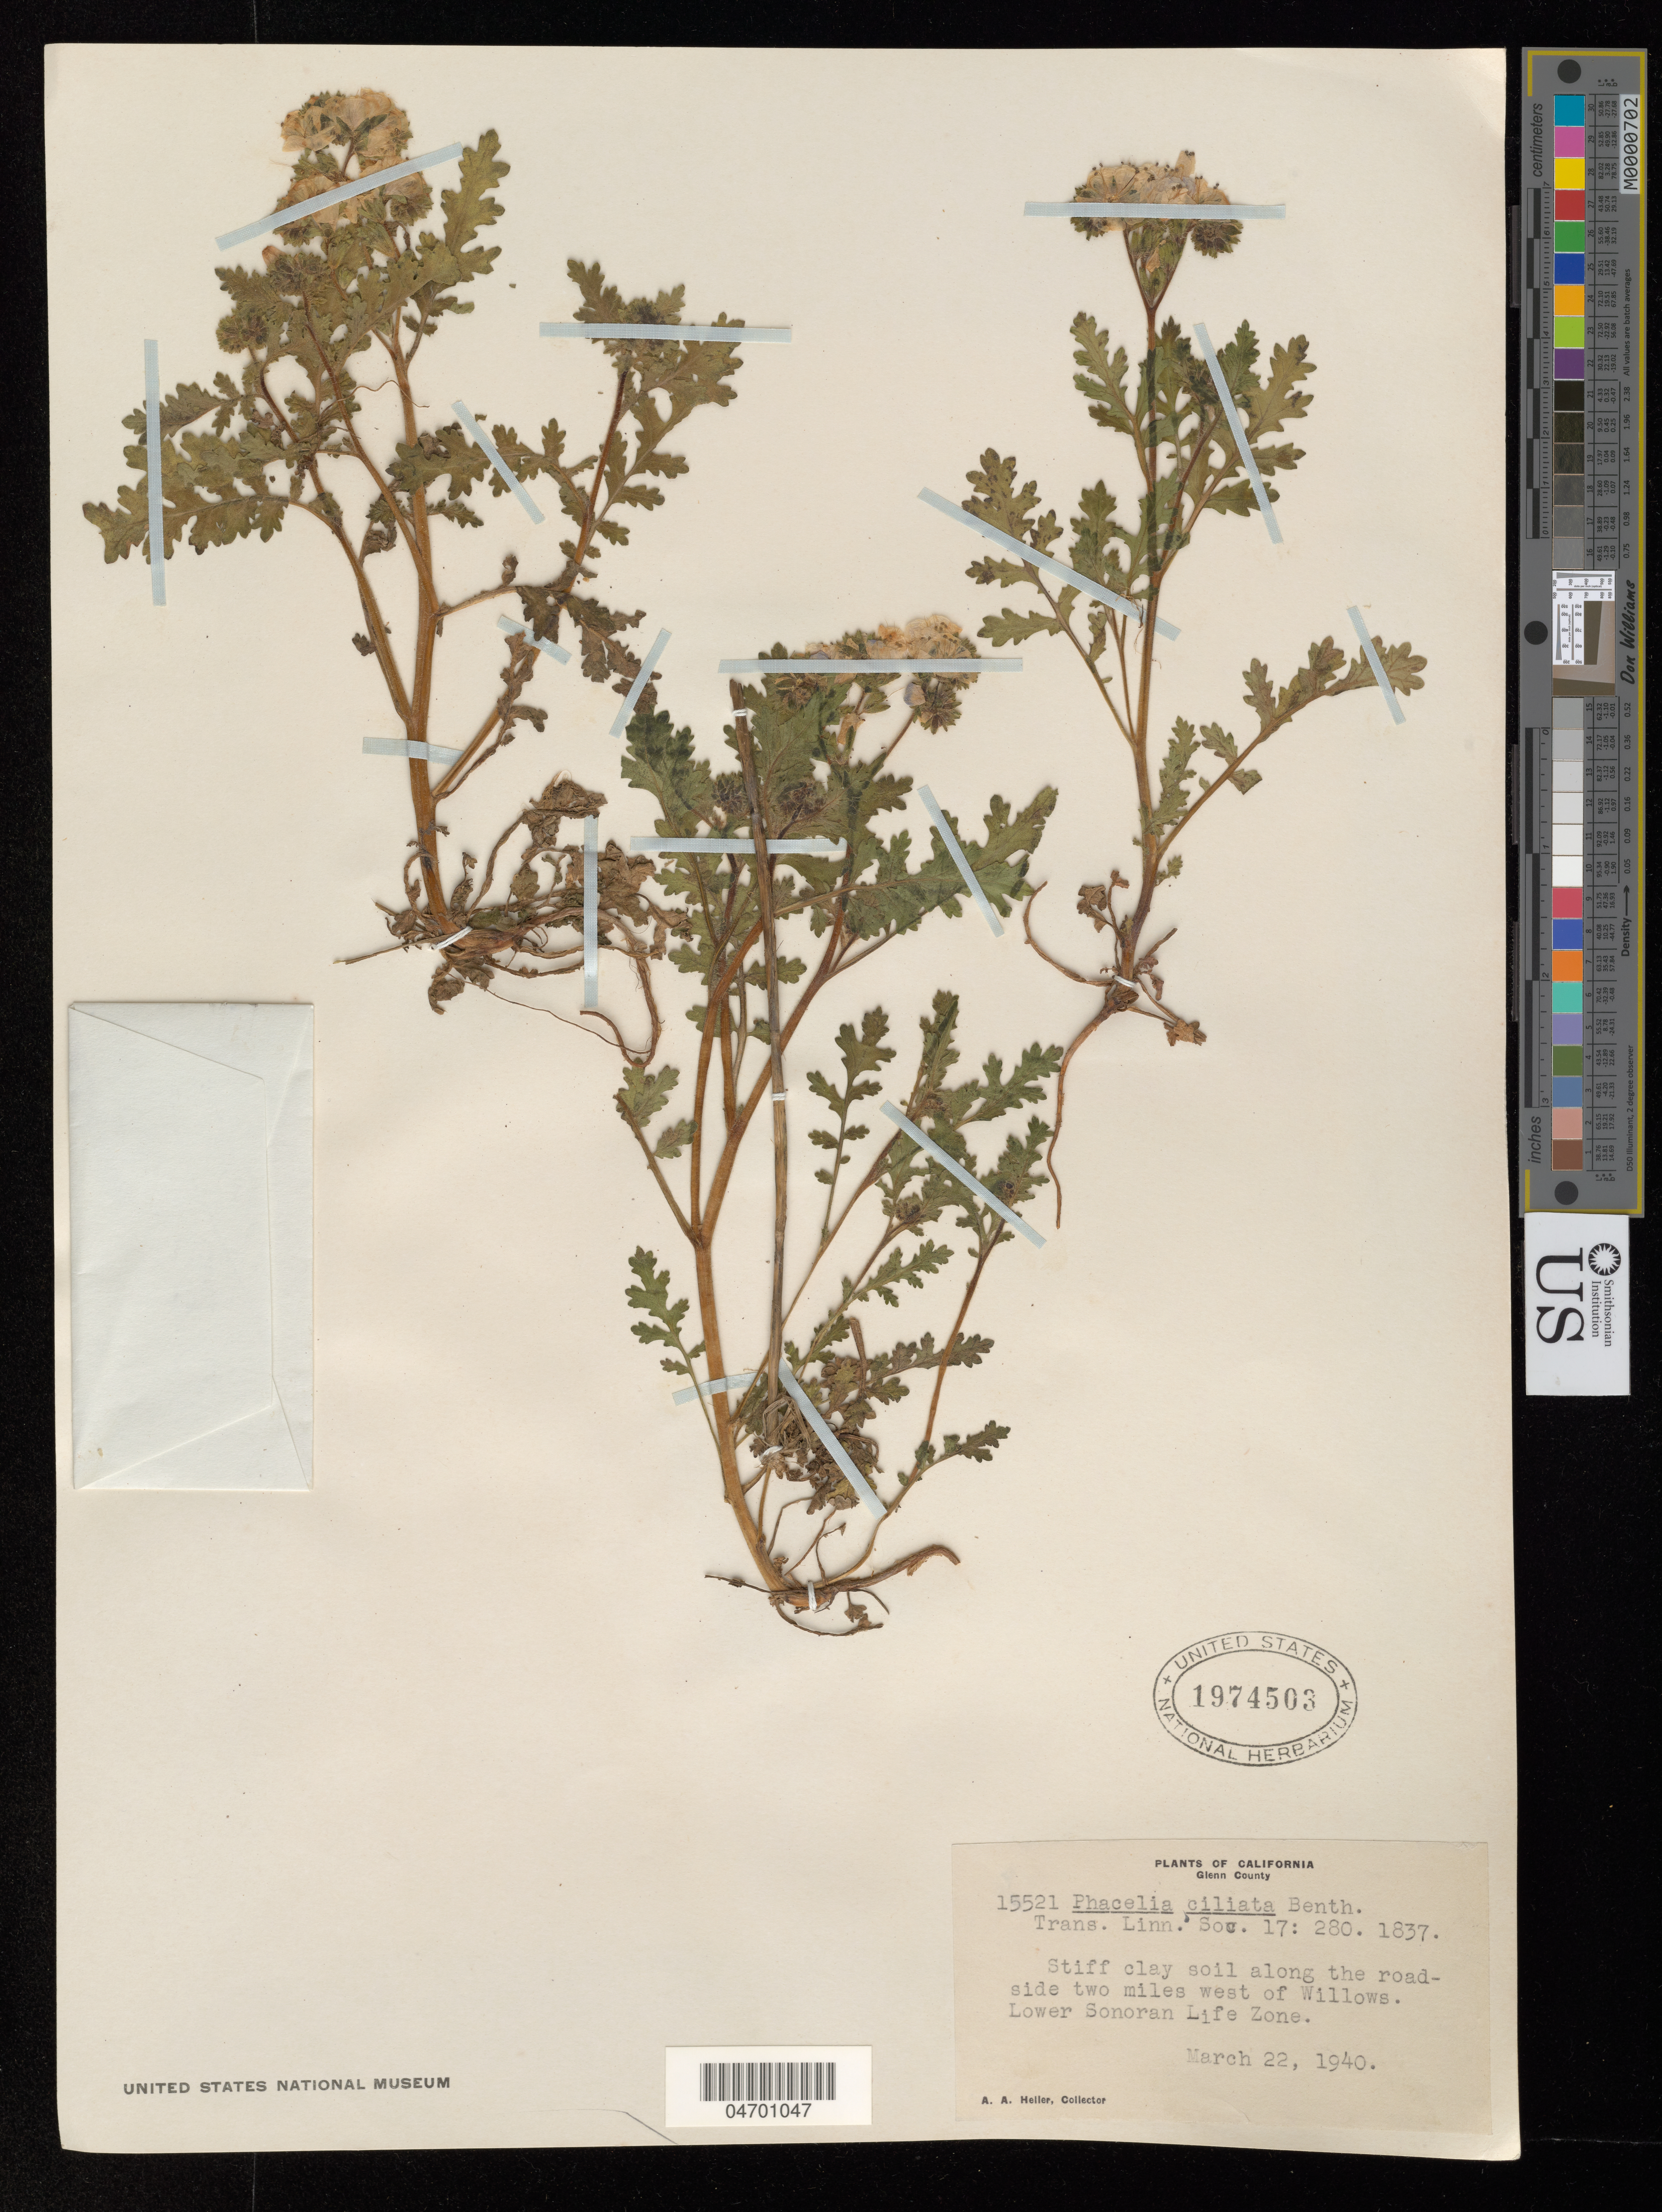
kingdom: Plantae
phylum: Tracheophyta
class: Magnoliopsida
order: Boraginales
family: Hydrophyllaceae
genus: Phacelia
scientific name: Phacelia ciliata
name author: Benth.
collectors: A. A. Heller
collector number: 15521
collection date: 1940-03-22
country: United States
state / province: California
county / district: Glenn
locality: Glenn County. Stiff clay soil along the roadside two miles west of Willows. Lower Sonoran Life Zone.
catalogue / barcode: US 1974503